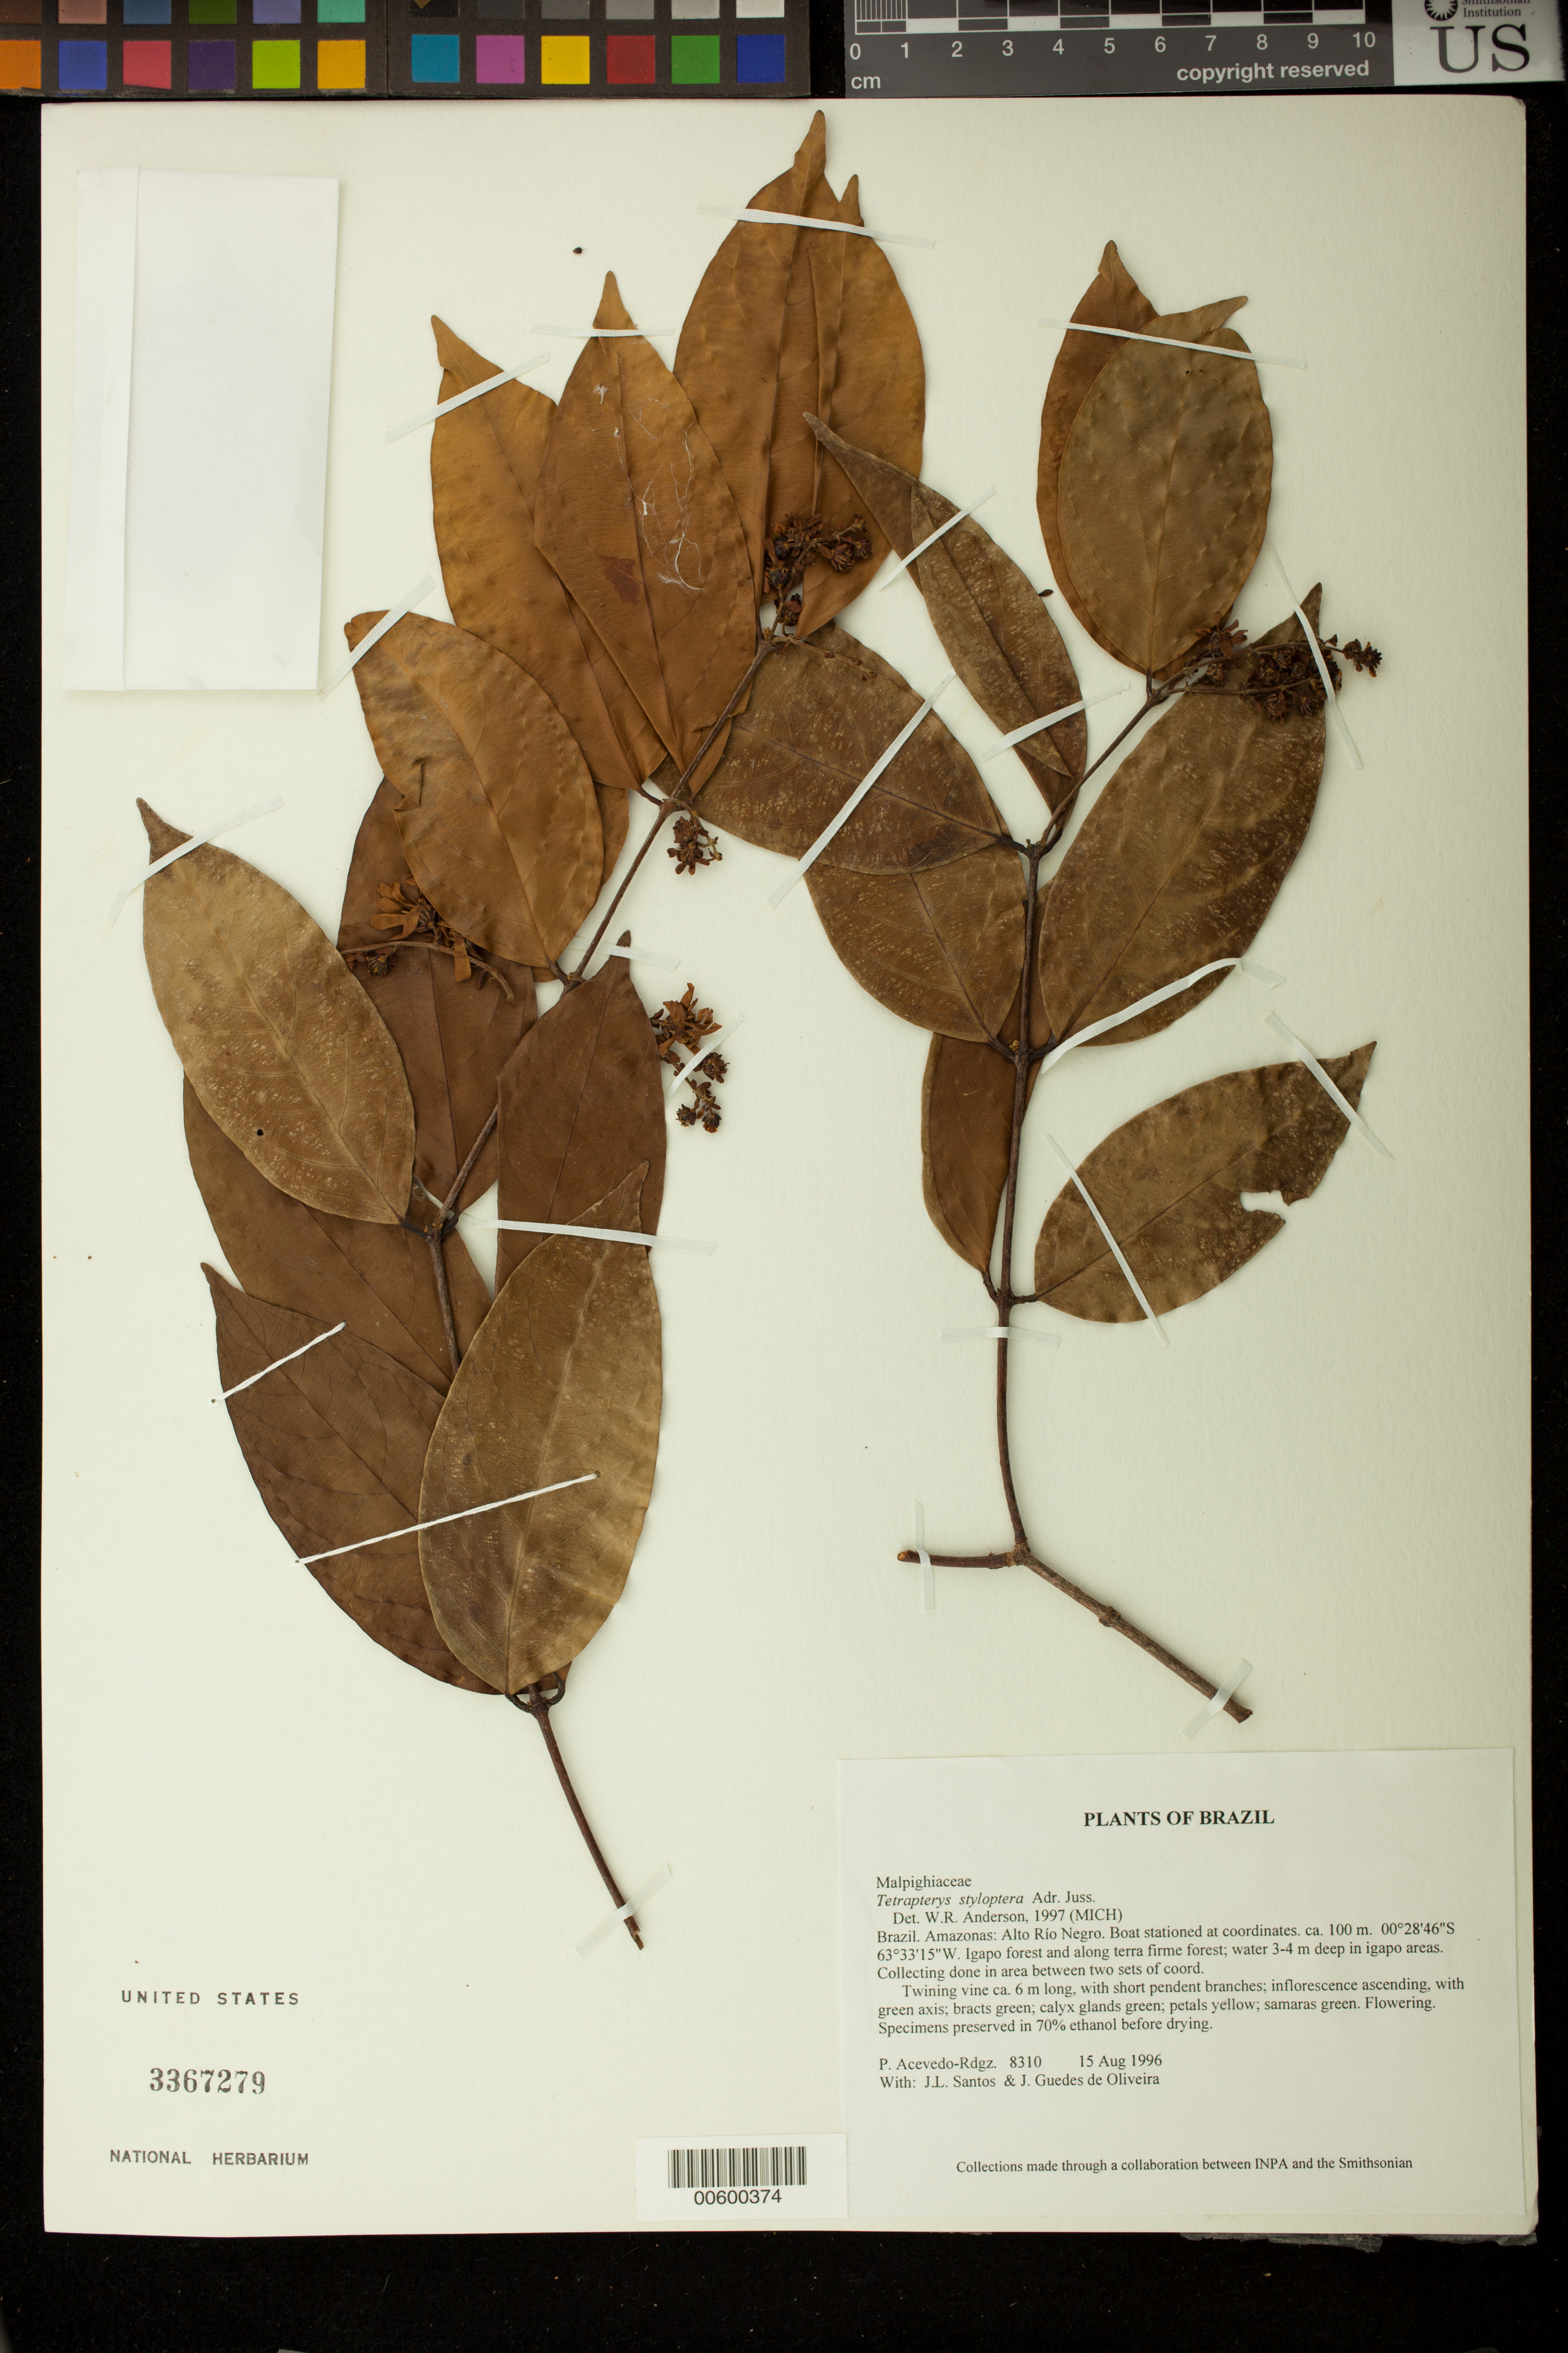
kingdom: Plantae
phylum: Tracheophyta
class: Magnoliopsida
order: Malpighiales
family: Malpighiaceae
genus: Glicophyllum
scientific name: Glicophyllum stylopterum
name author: (A. Juss.) R.F. Almeida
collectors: P. Acevedo-Rodr., J. L. Santos & J. Guedes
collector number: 8310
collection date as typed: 15 Aug 1996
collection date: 1996-08-15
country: Brazil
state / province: Amazonas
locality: Amazonas: Alto Río Negro. Boat stationed at coordinates.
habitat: Igapo forest and along terra firme forest; water 3-4 m deep in igapo areas. Collecting done in area between two sets of coord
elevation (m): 100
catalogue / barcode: US 3367279